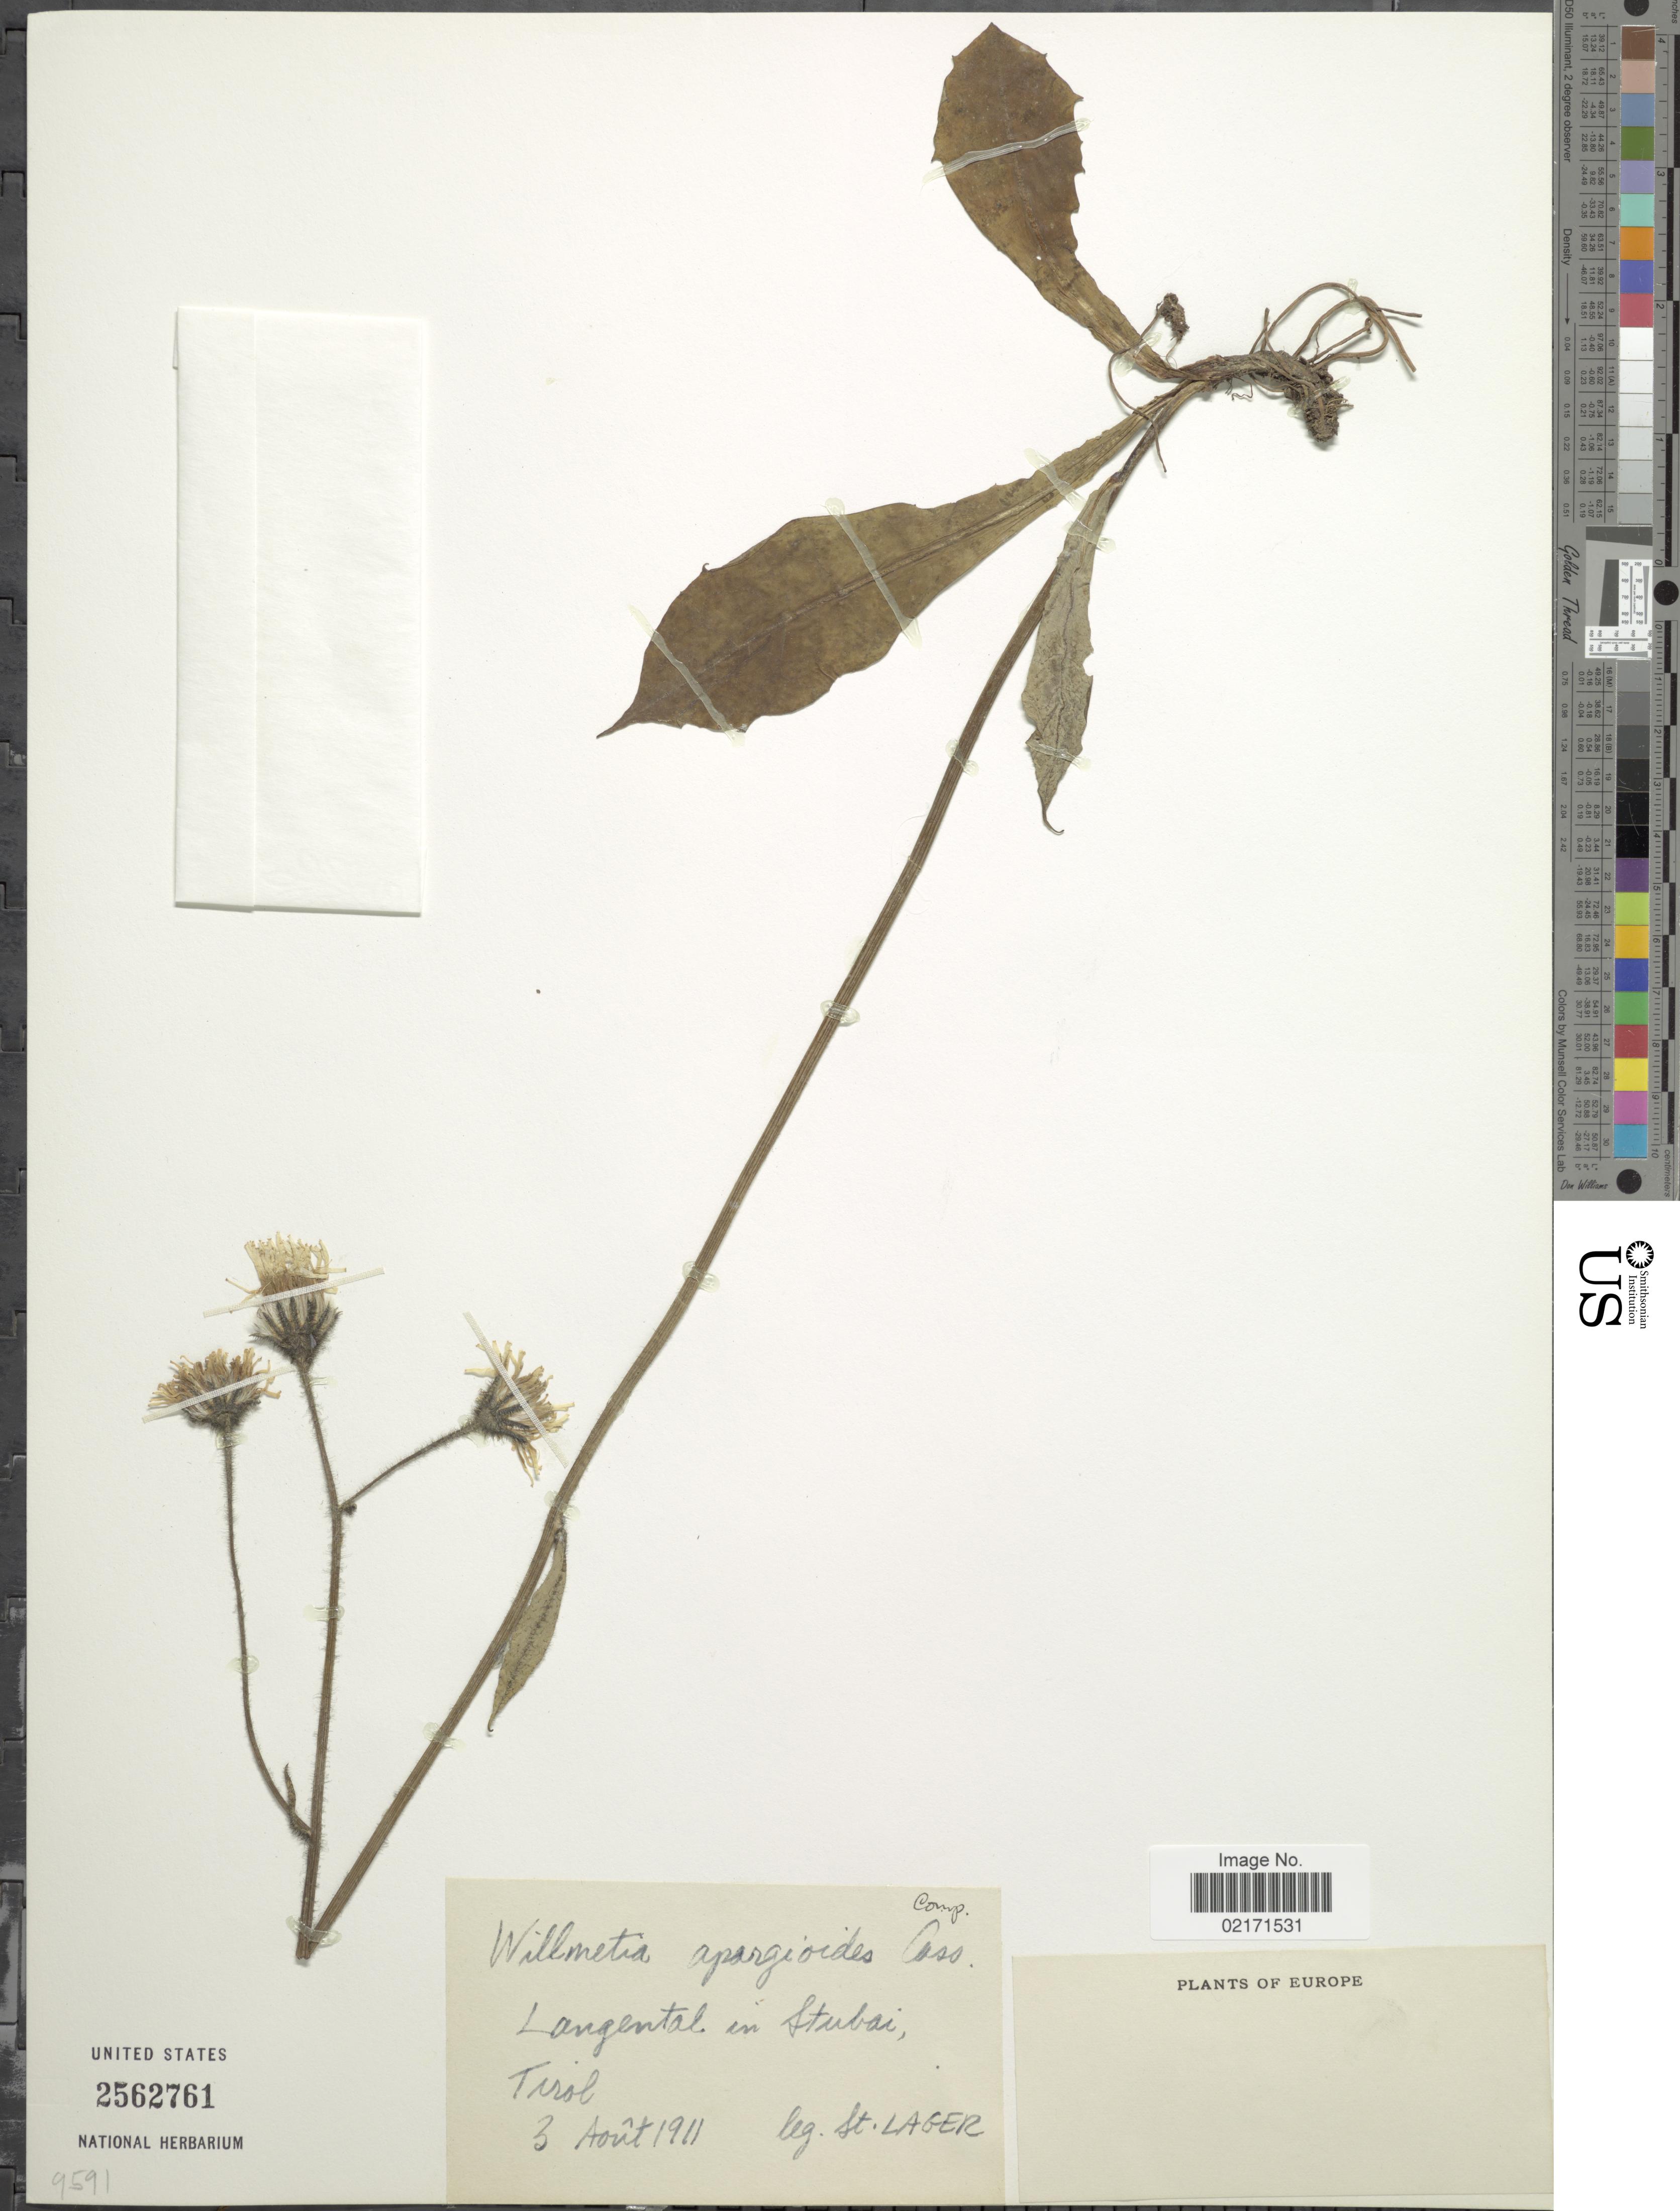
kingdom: Plantae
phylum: Tracheophyta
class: Magnoliopsida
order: Asterales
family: Asteraceae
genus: Willemetia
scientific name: Willemetia apargioides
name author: Neck. ex Rchb.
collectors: F. A. Barkley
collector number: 33Ir4889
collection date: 1963-04-04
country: Iraq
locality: Abu Ghraib, Sandy desert flatland 16 km cast of Rutba, Ramadi Liwa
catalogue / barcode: US 3446994